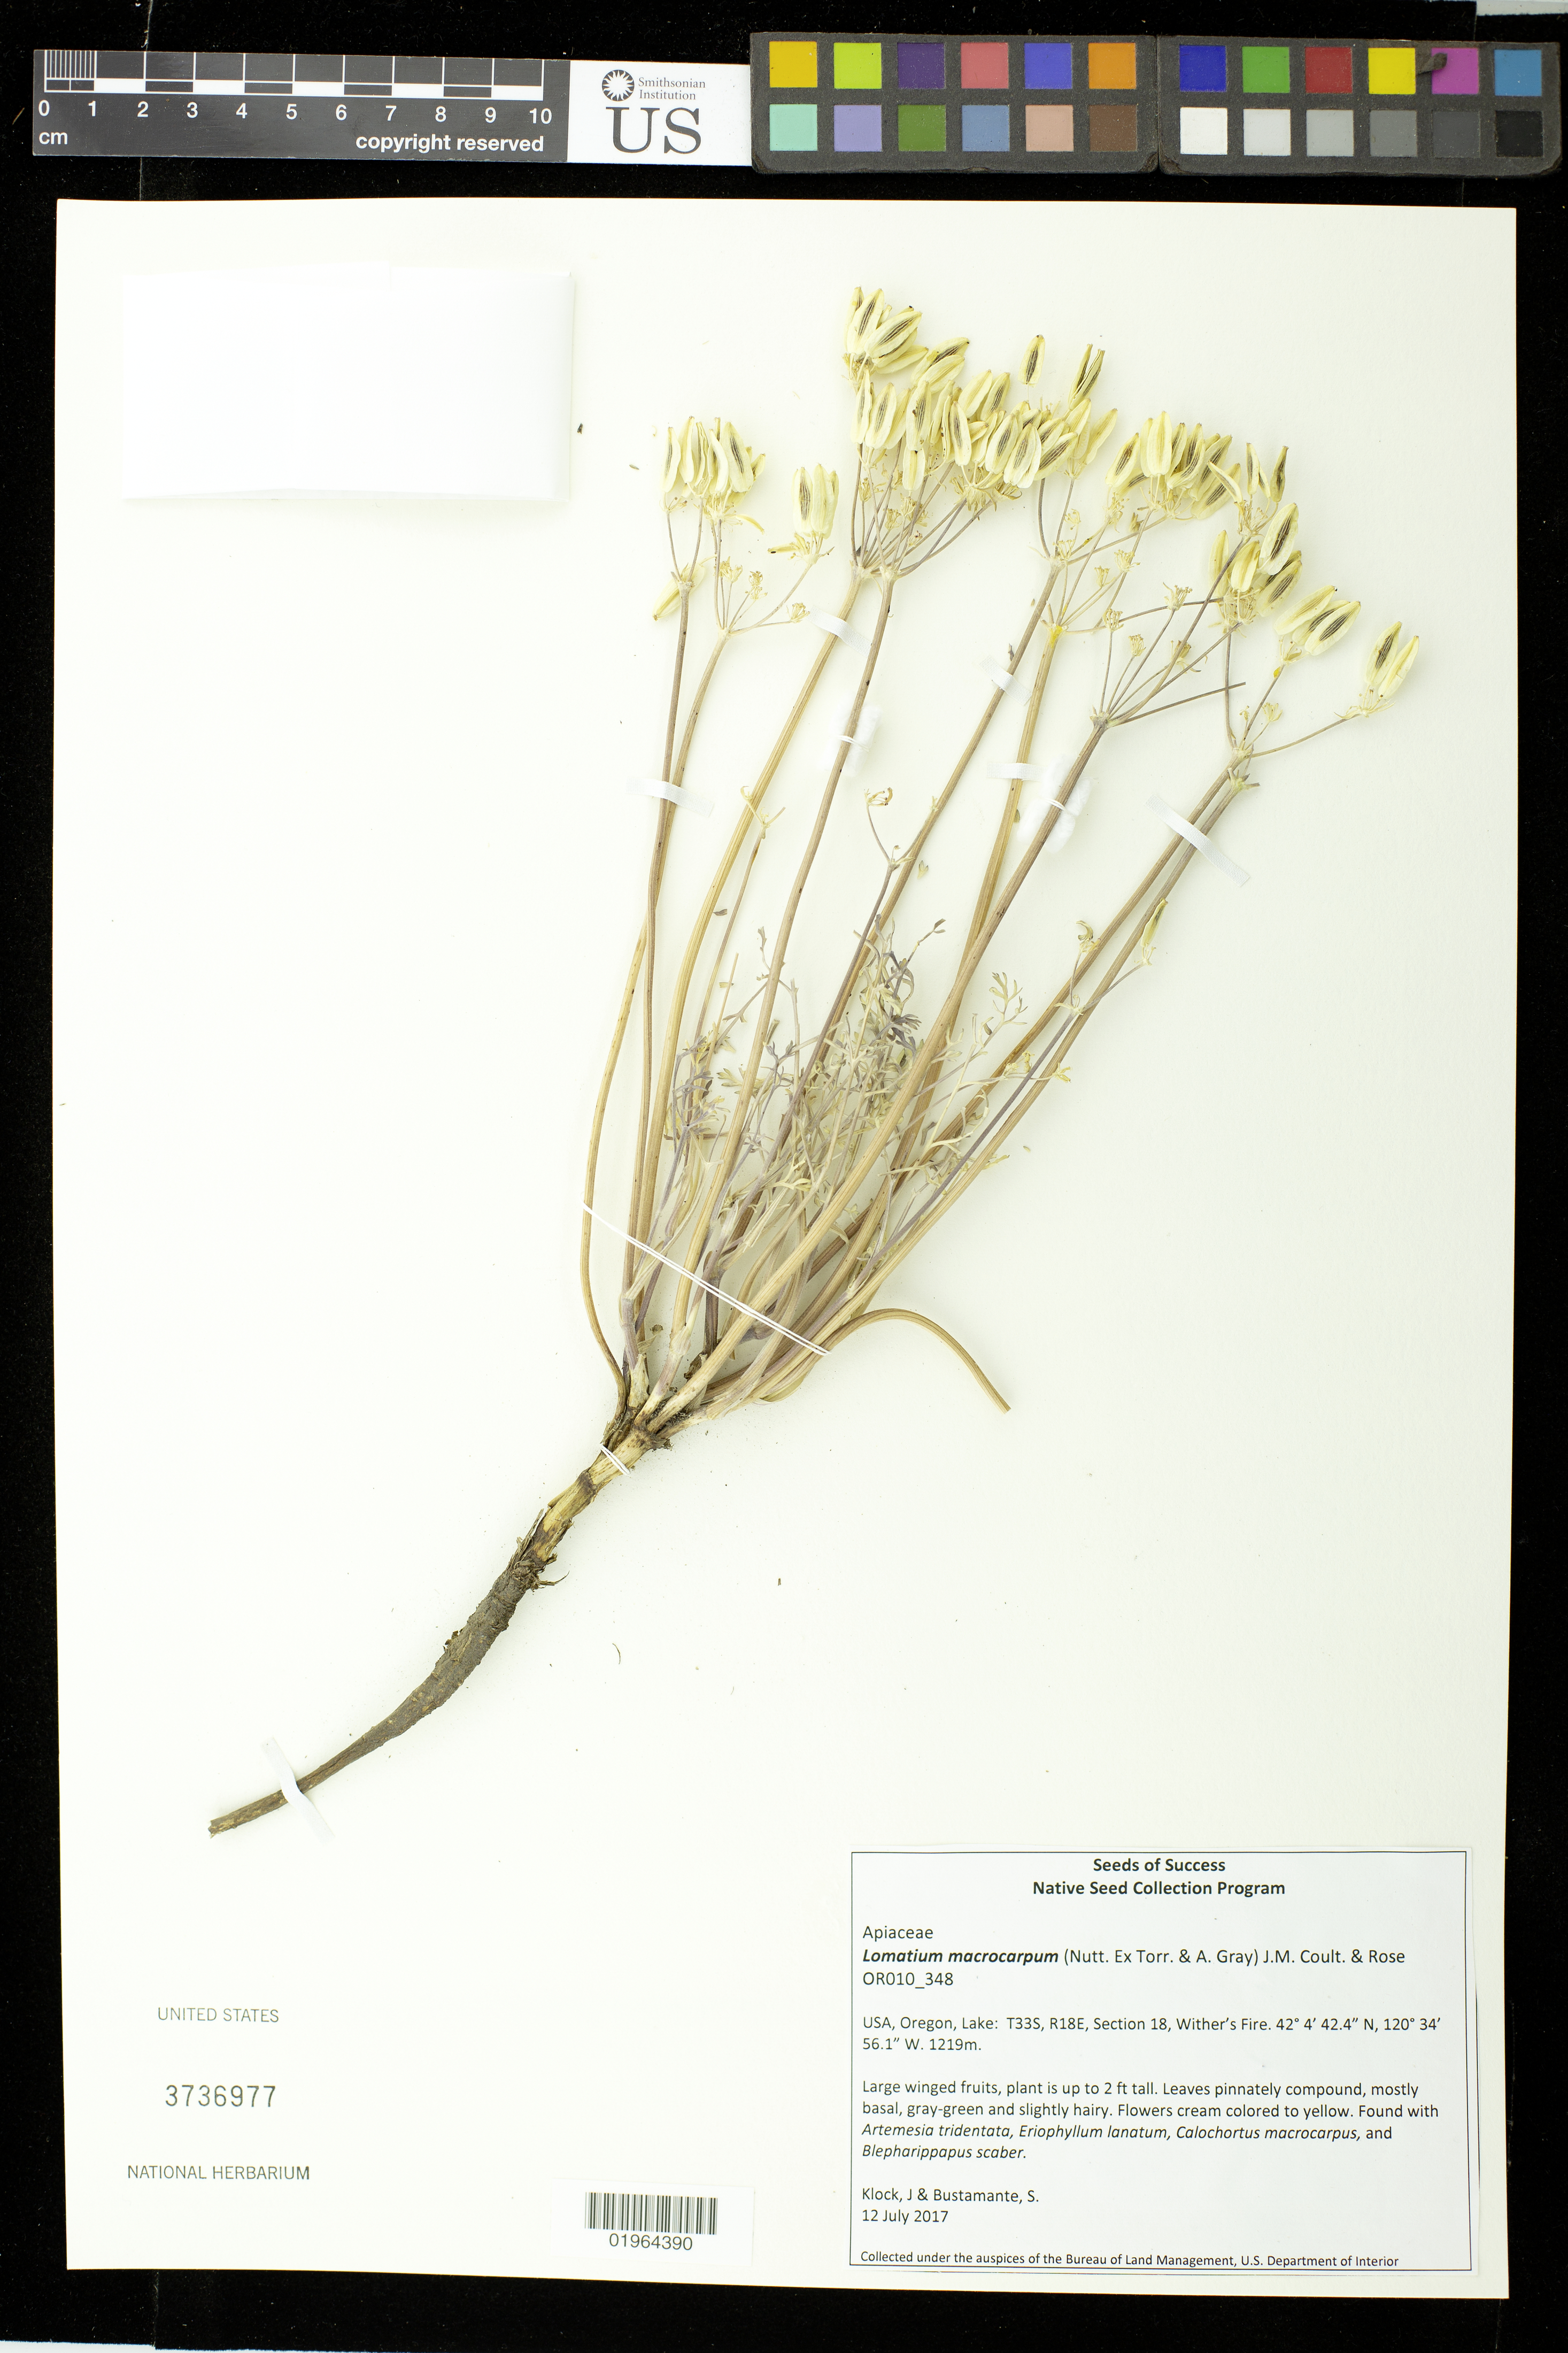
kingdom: Plantae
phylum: Tracheophyta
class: Magnoliopsida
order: Apiales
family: Apiaceae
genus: Lomatium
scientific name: Lomatium macrocarpum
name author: (Hook. et al.) J.M. Coult. & Rose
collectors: J. Klock & S. Bustamante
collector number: OR010_348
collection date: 2017-07-12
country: United States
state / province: Oregon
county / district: Lake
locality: Wither's Fire, T33S, R18E, Section 18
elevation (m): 1219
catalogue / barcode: US 3736977